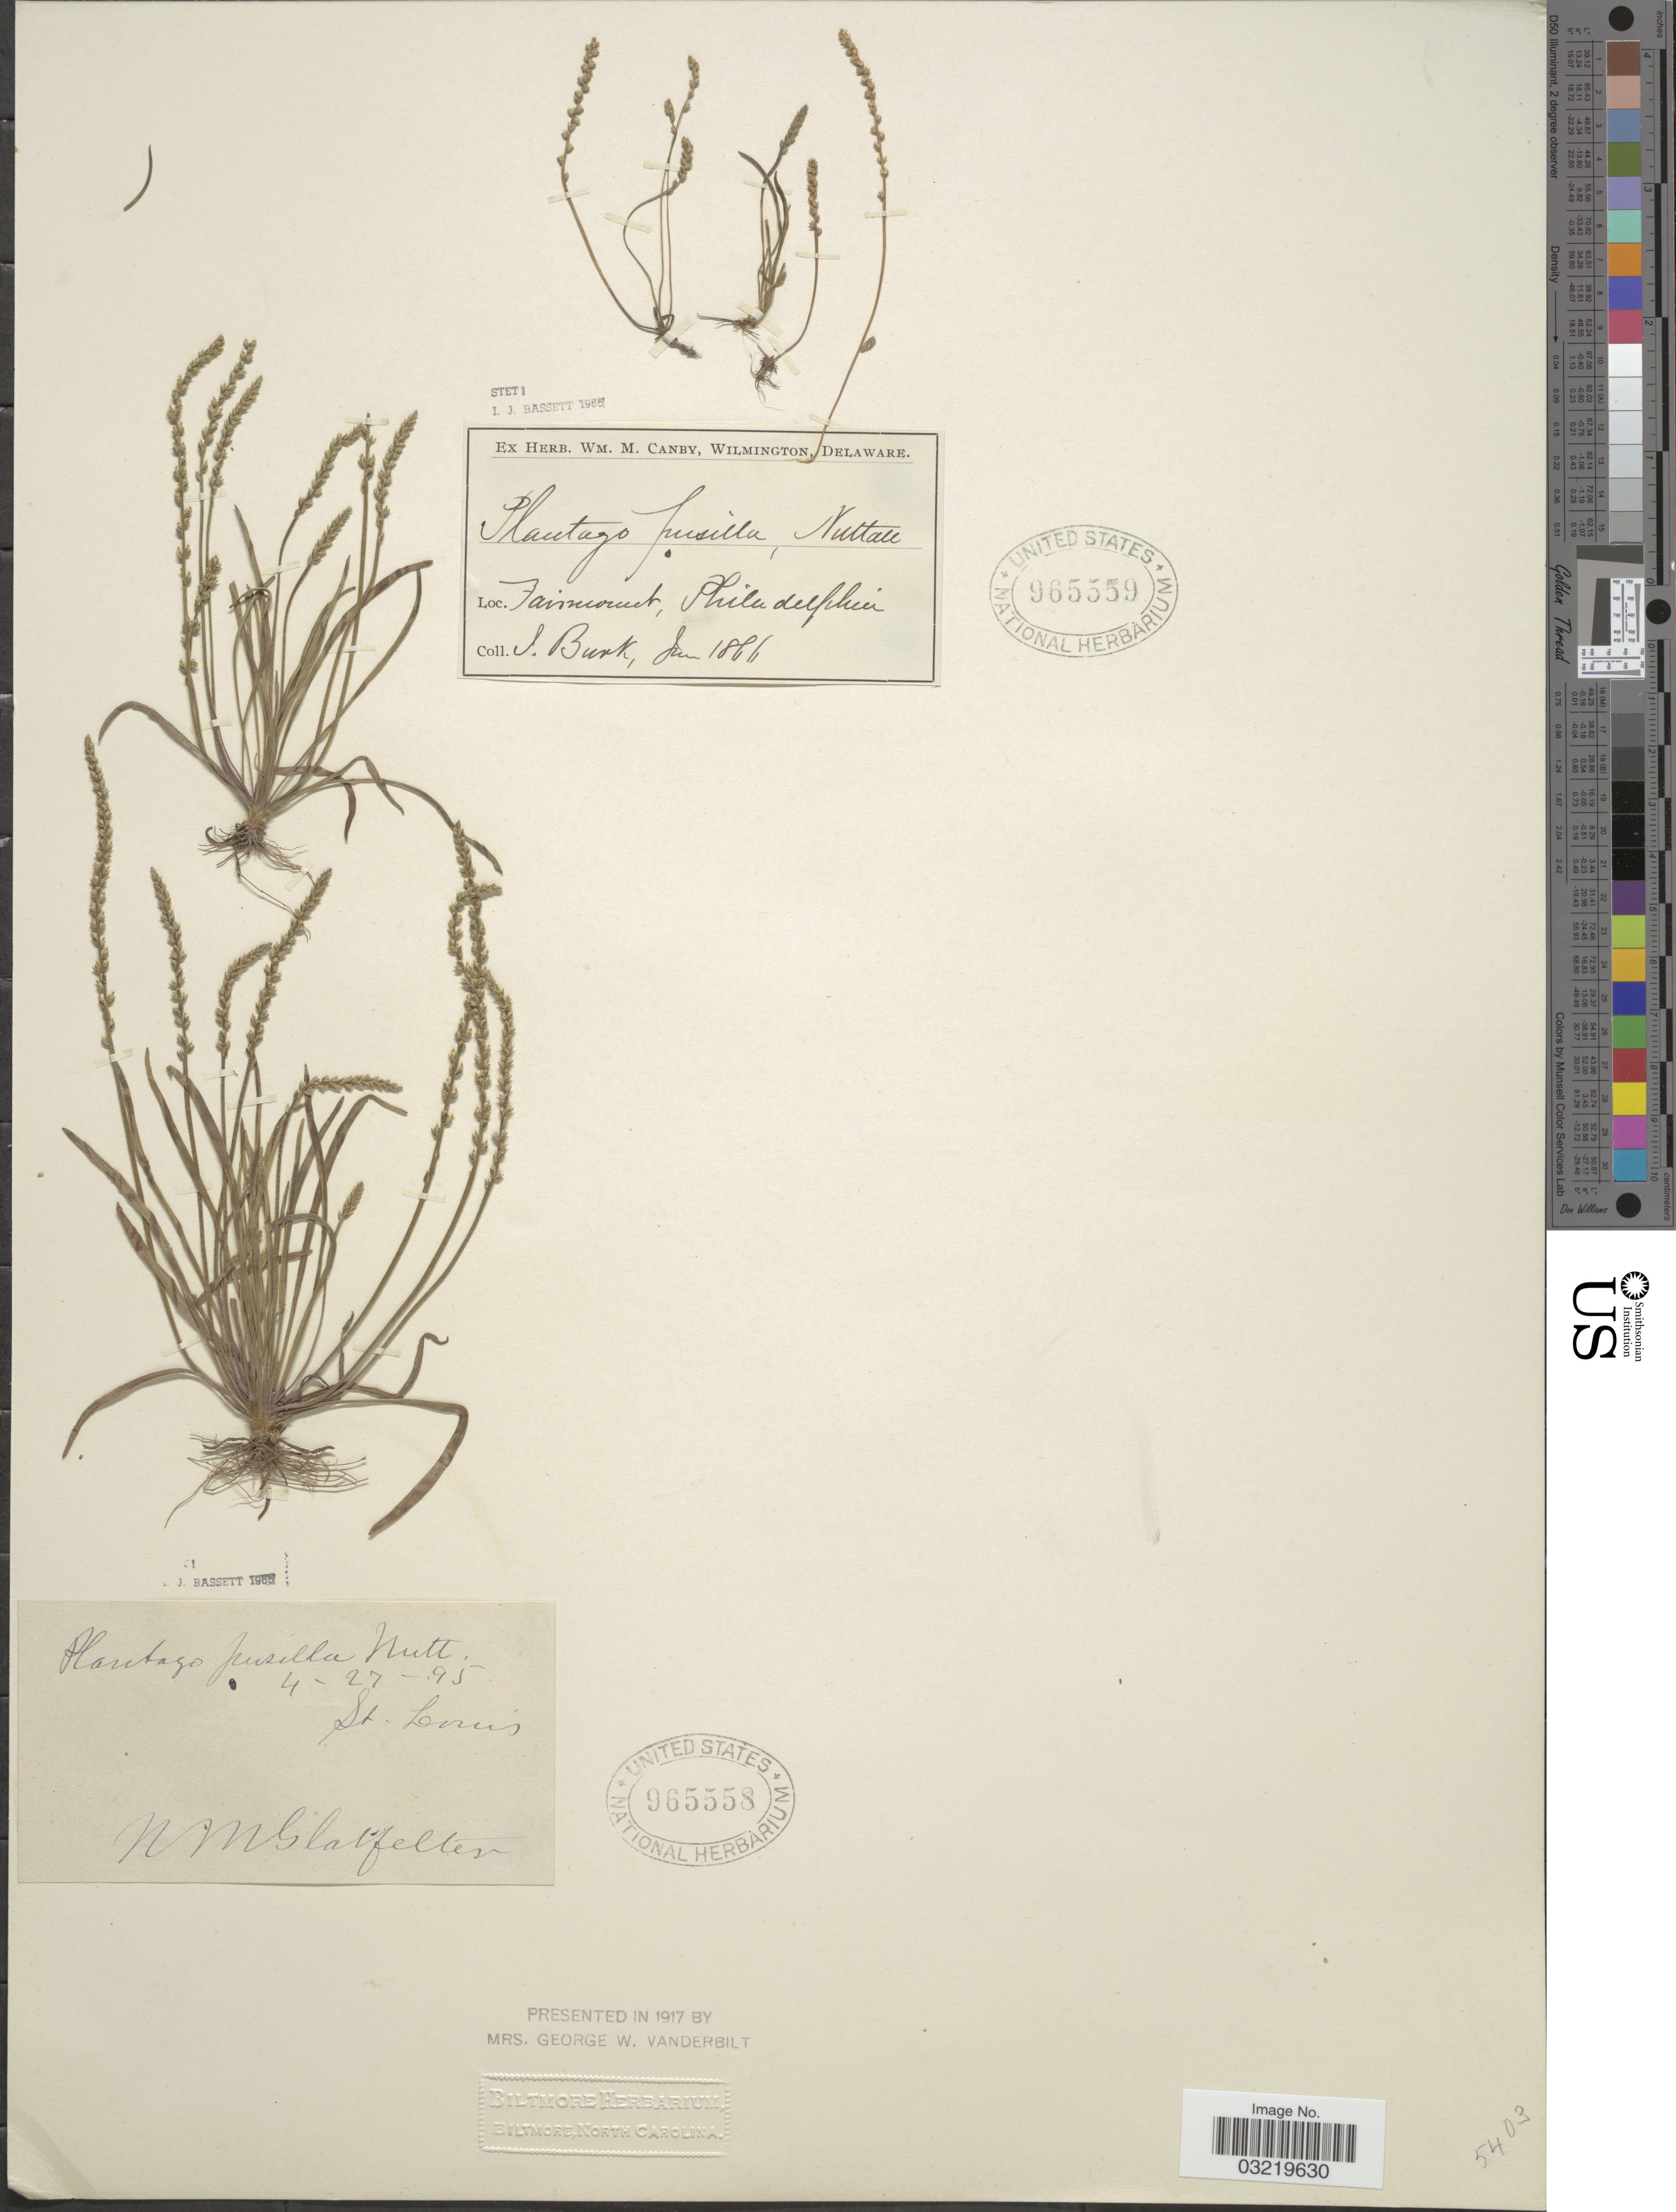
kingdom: Plantae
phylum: Tracheophyta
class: Magnoliopsida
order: Lamiales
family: Plantaginaceae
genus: Plantago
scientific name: Plantago pusilla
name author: Nutt.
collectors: J. Burk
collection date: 1866-06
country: United States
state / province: Pennsylvania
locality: Fairmount, Philadelphia.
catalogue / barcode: US 965559-2